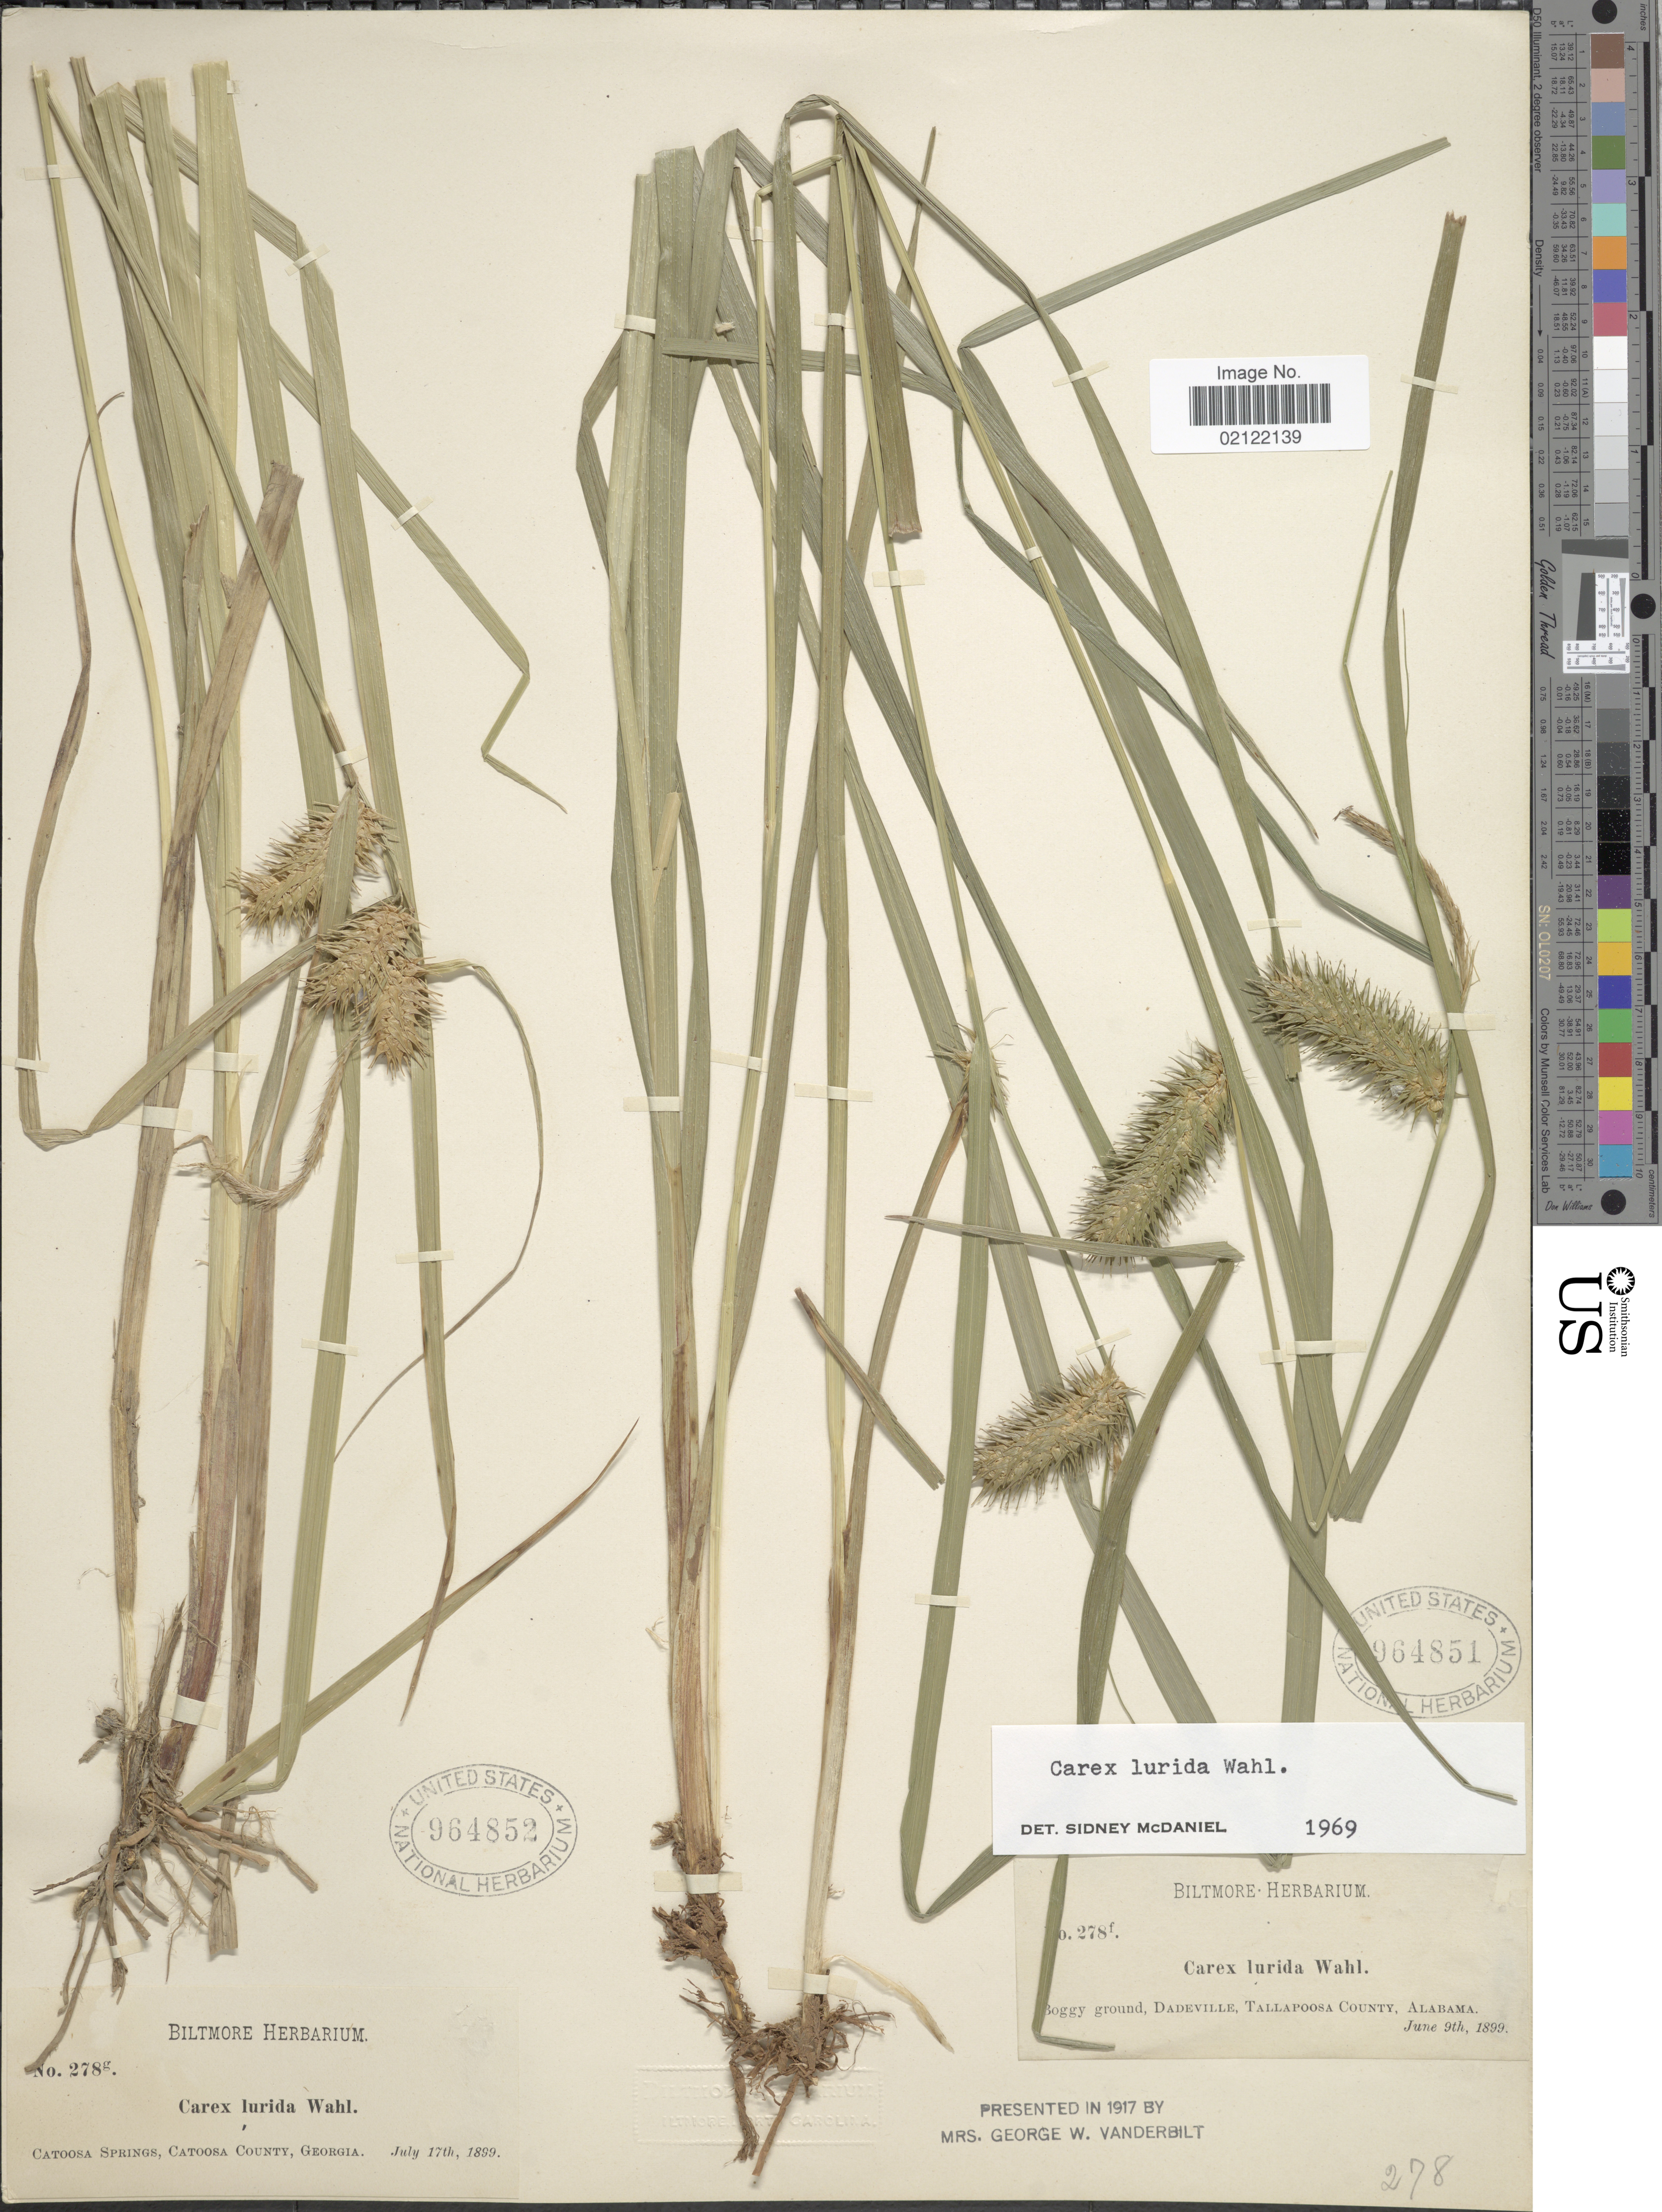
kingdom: Plantae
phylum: Tracheophyta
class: Liliopsida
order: Poales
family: Cyperaceae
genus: Carex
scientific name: Carex lurida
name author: Wahlenb.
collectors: ex herb. Biltmore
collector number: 278g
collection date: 1899-07-17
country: United States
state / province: Georgia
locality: Catoosa Springs, Catoosa County, Georgia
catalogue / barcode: US 964852-2